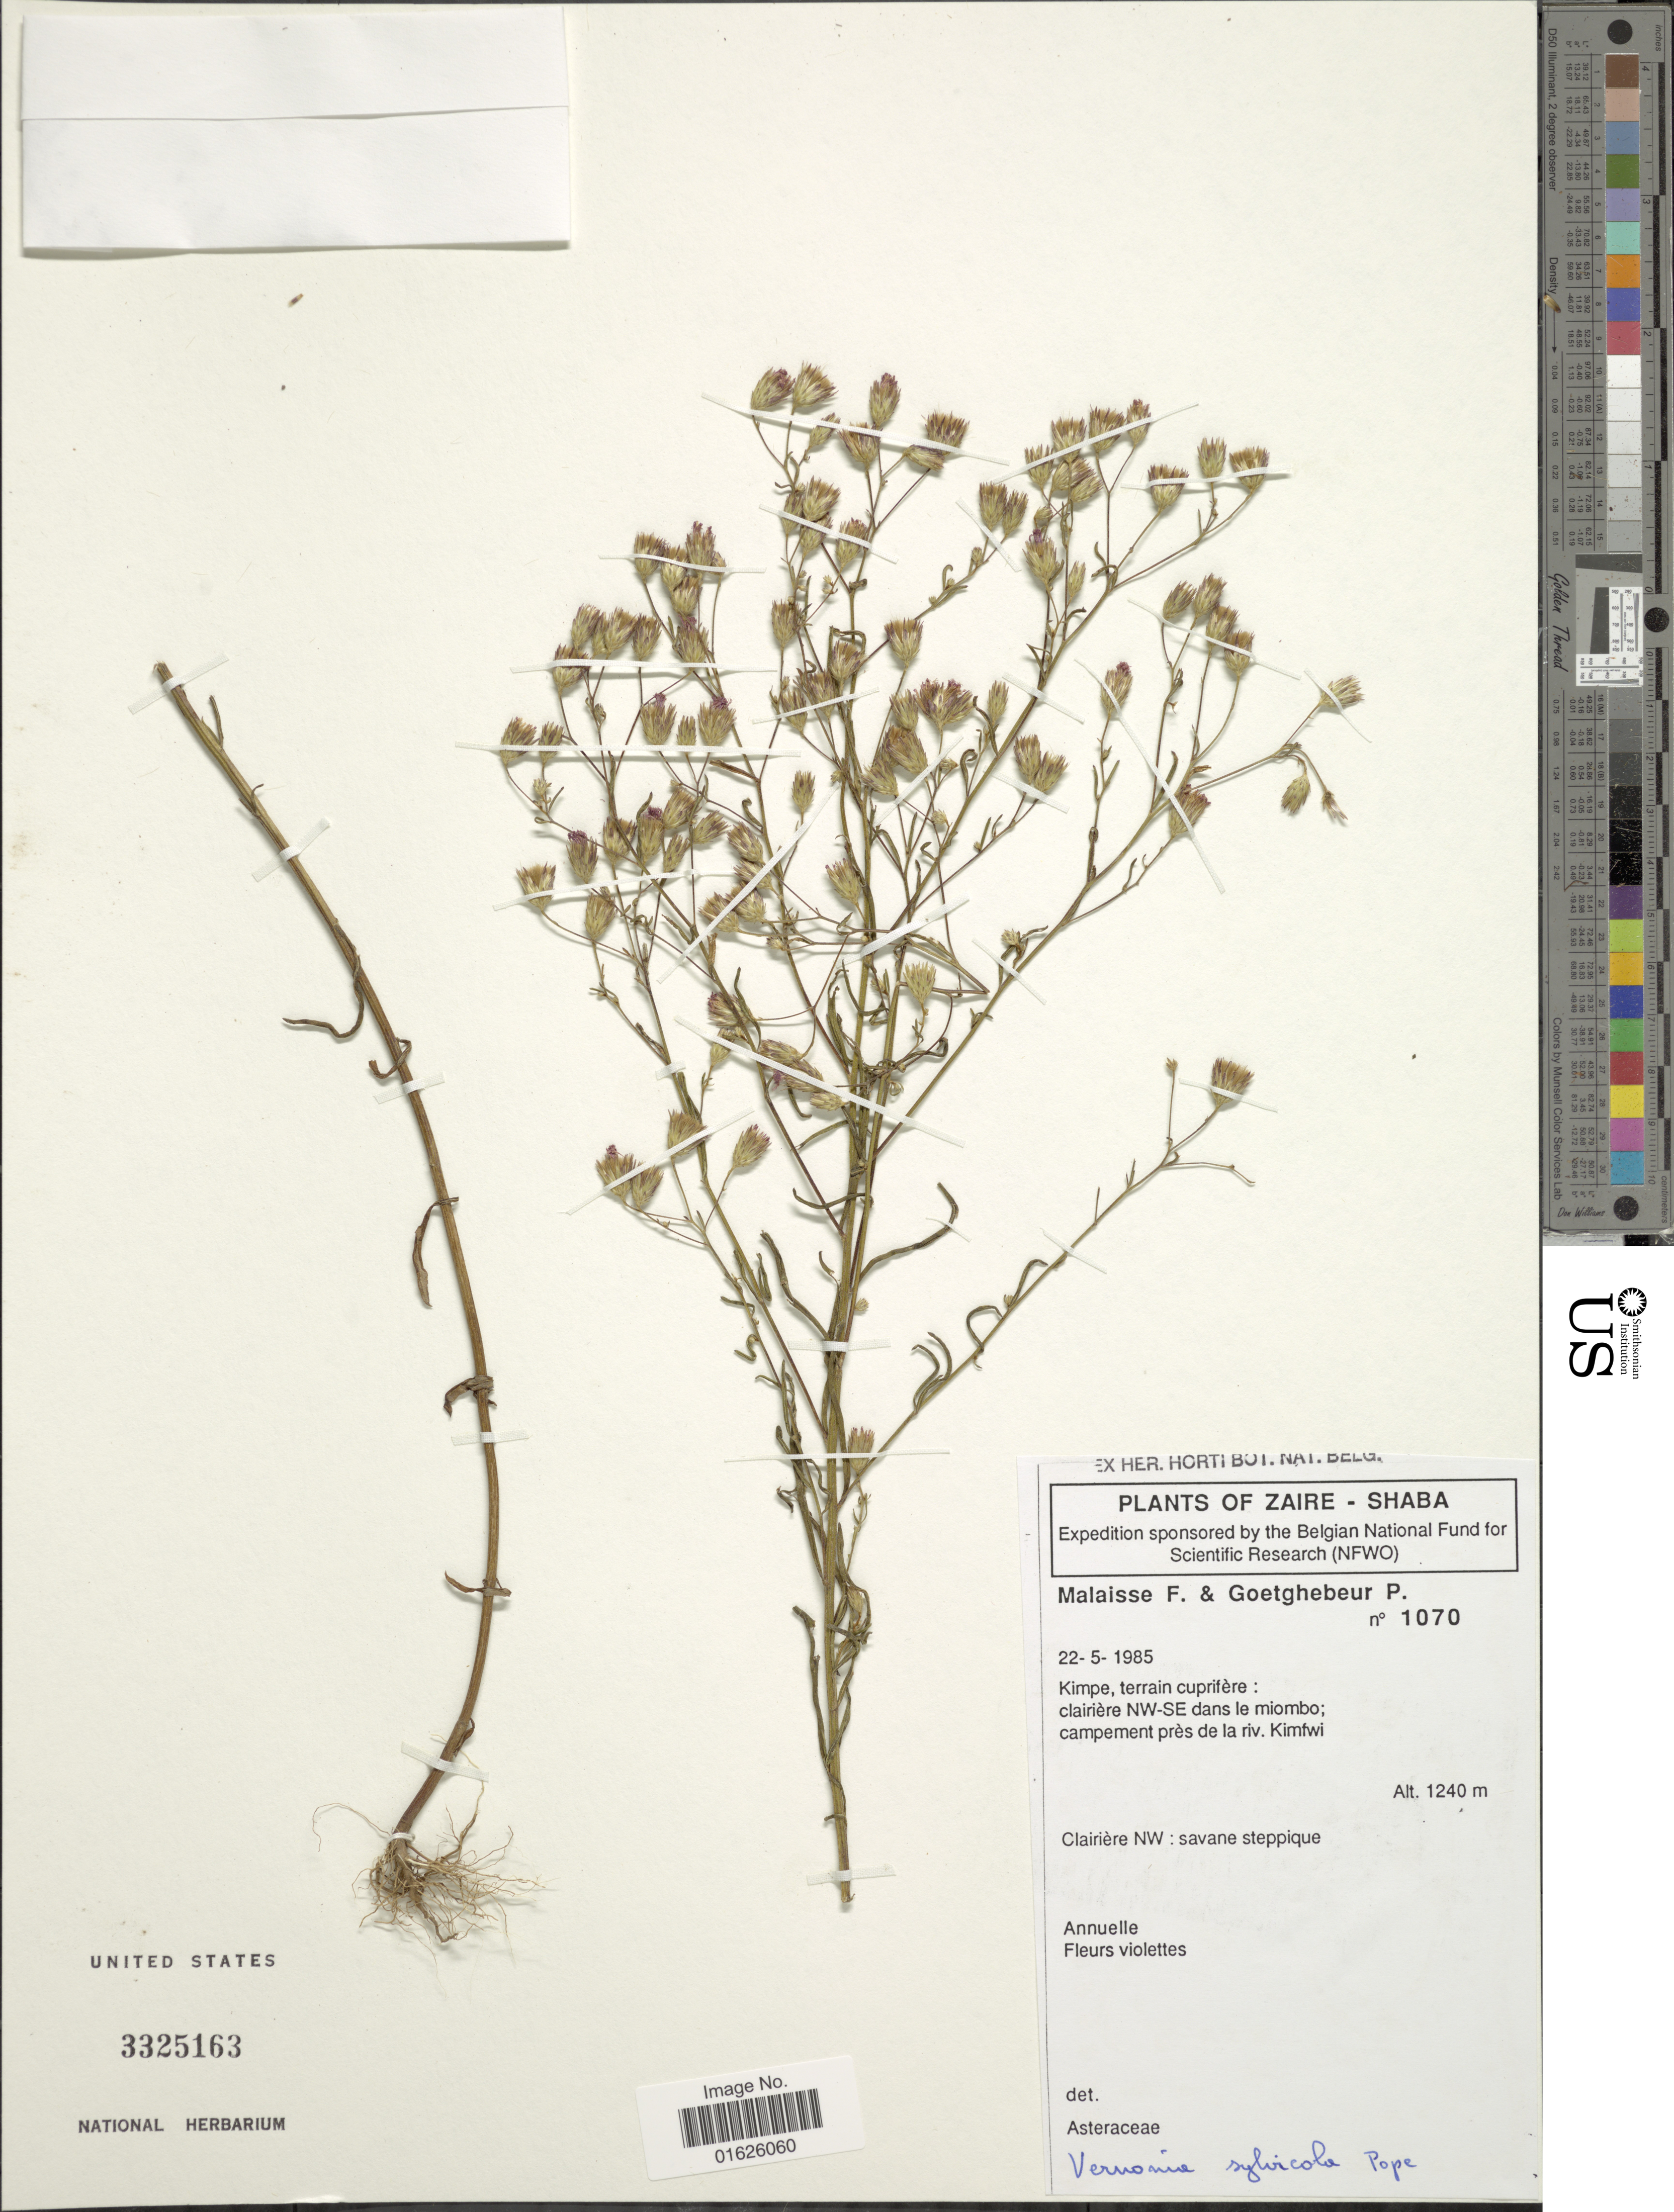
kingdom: Plantae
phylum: Tracheophyta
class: Magnoliopsida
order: Asterales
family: Asteraceae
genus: Polydora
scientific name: Polydora sylvicola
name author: (Pope) H. Rob.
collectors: F. Malaisee & P. Goetghebeur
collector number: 1070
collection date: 1985-05-22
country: Angola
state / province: Zaire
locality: Kimpe, Terrain cuprifere, Clairiere NW - SE dans le miombo; campement pres de la riv Kimfwi.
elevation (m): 1240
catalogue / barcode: US 3325163